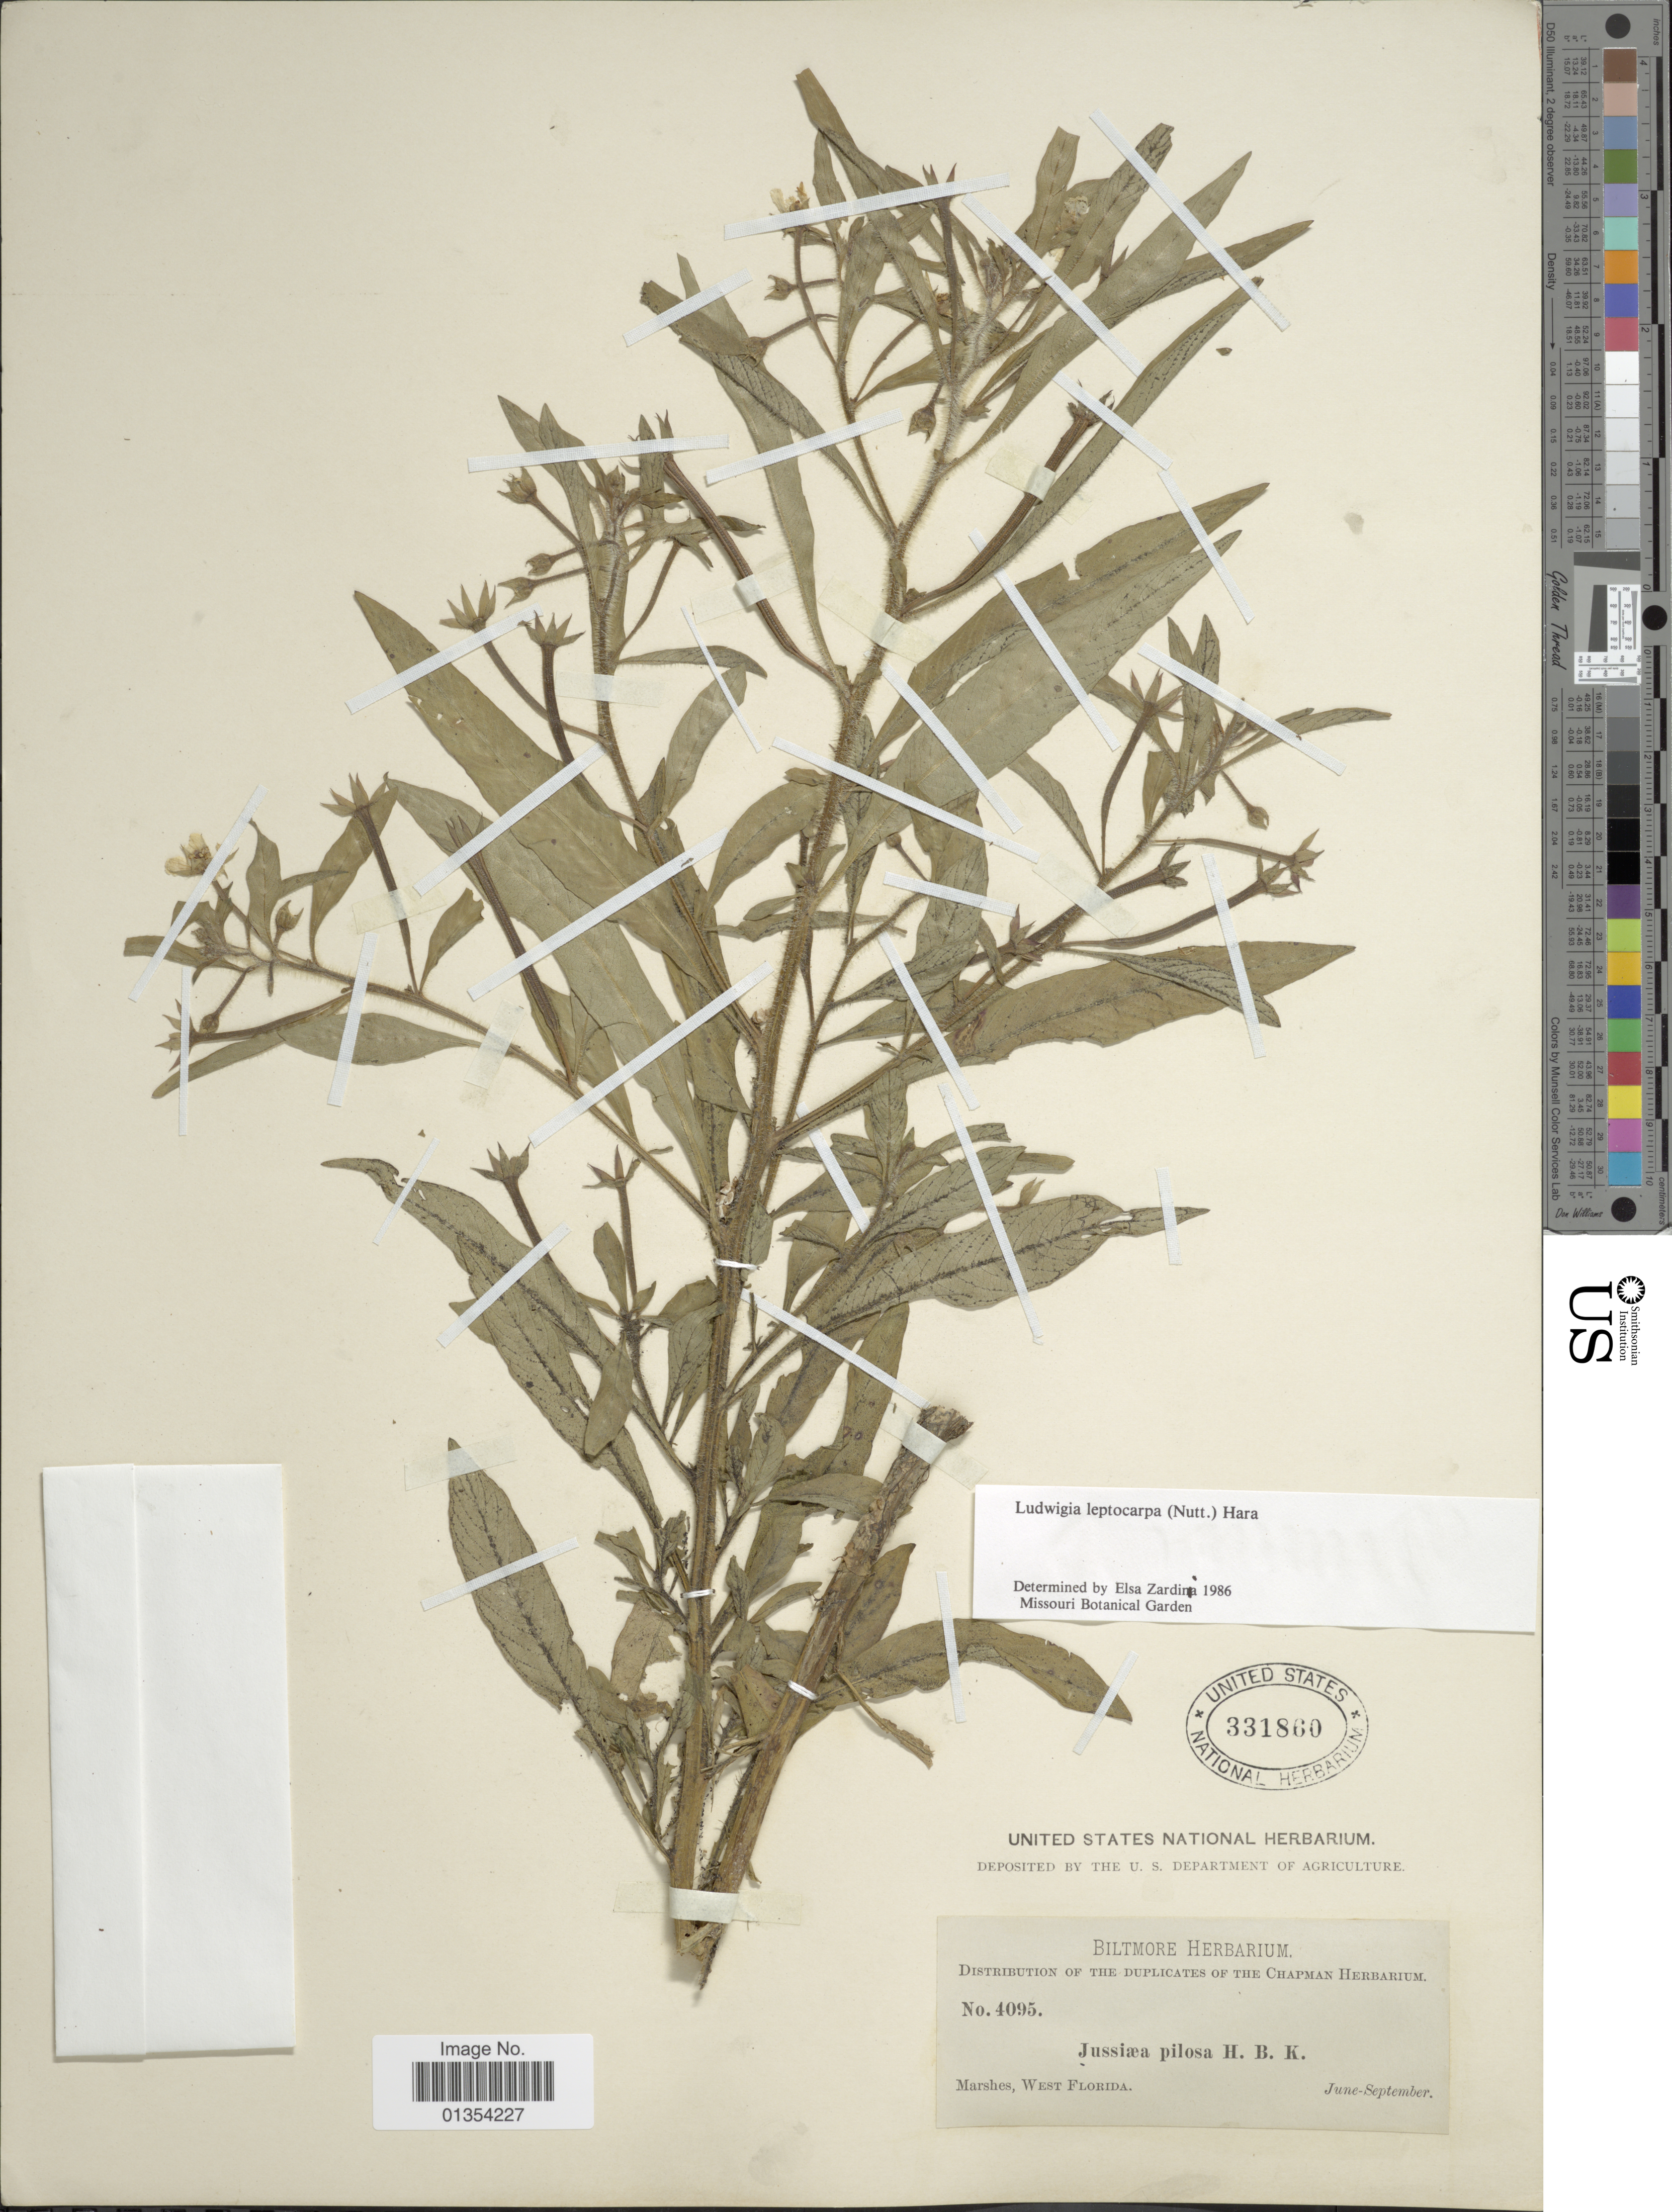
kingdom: Plantae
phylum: Tracheophyta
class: Magnoliopsida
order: Myrtales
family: Onagraceae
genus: Ludwigia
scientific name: Ludwigia leptocarpa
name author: (Nutt.) H. Hara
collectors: ex herb. Biltmore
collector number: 4095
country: United States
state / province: Florida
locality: Marshes, West Florida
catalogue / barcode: US 331860